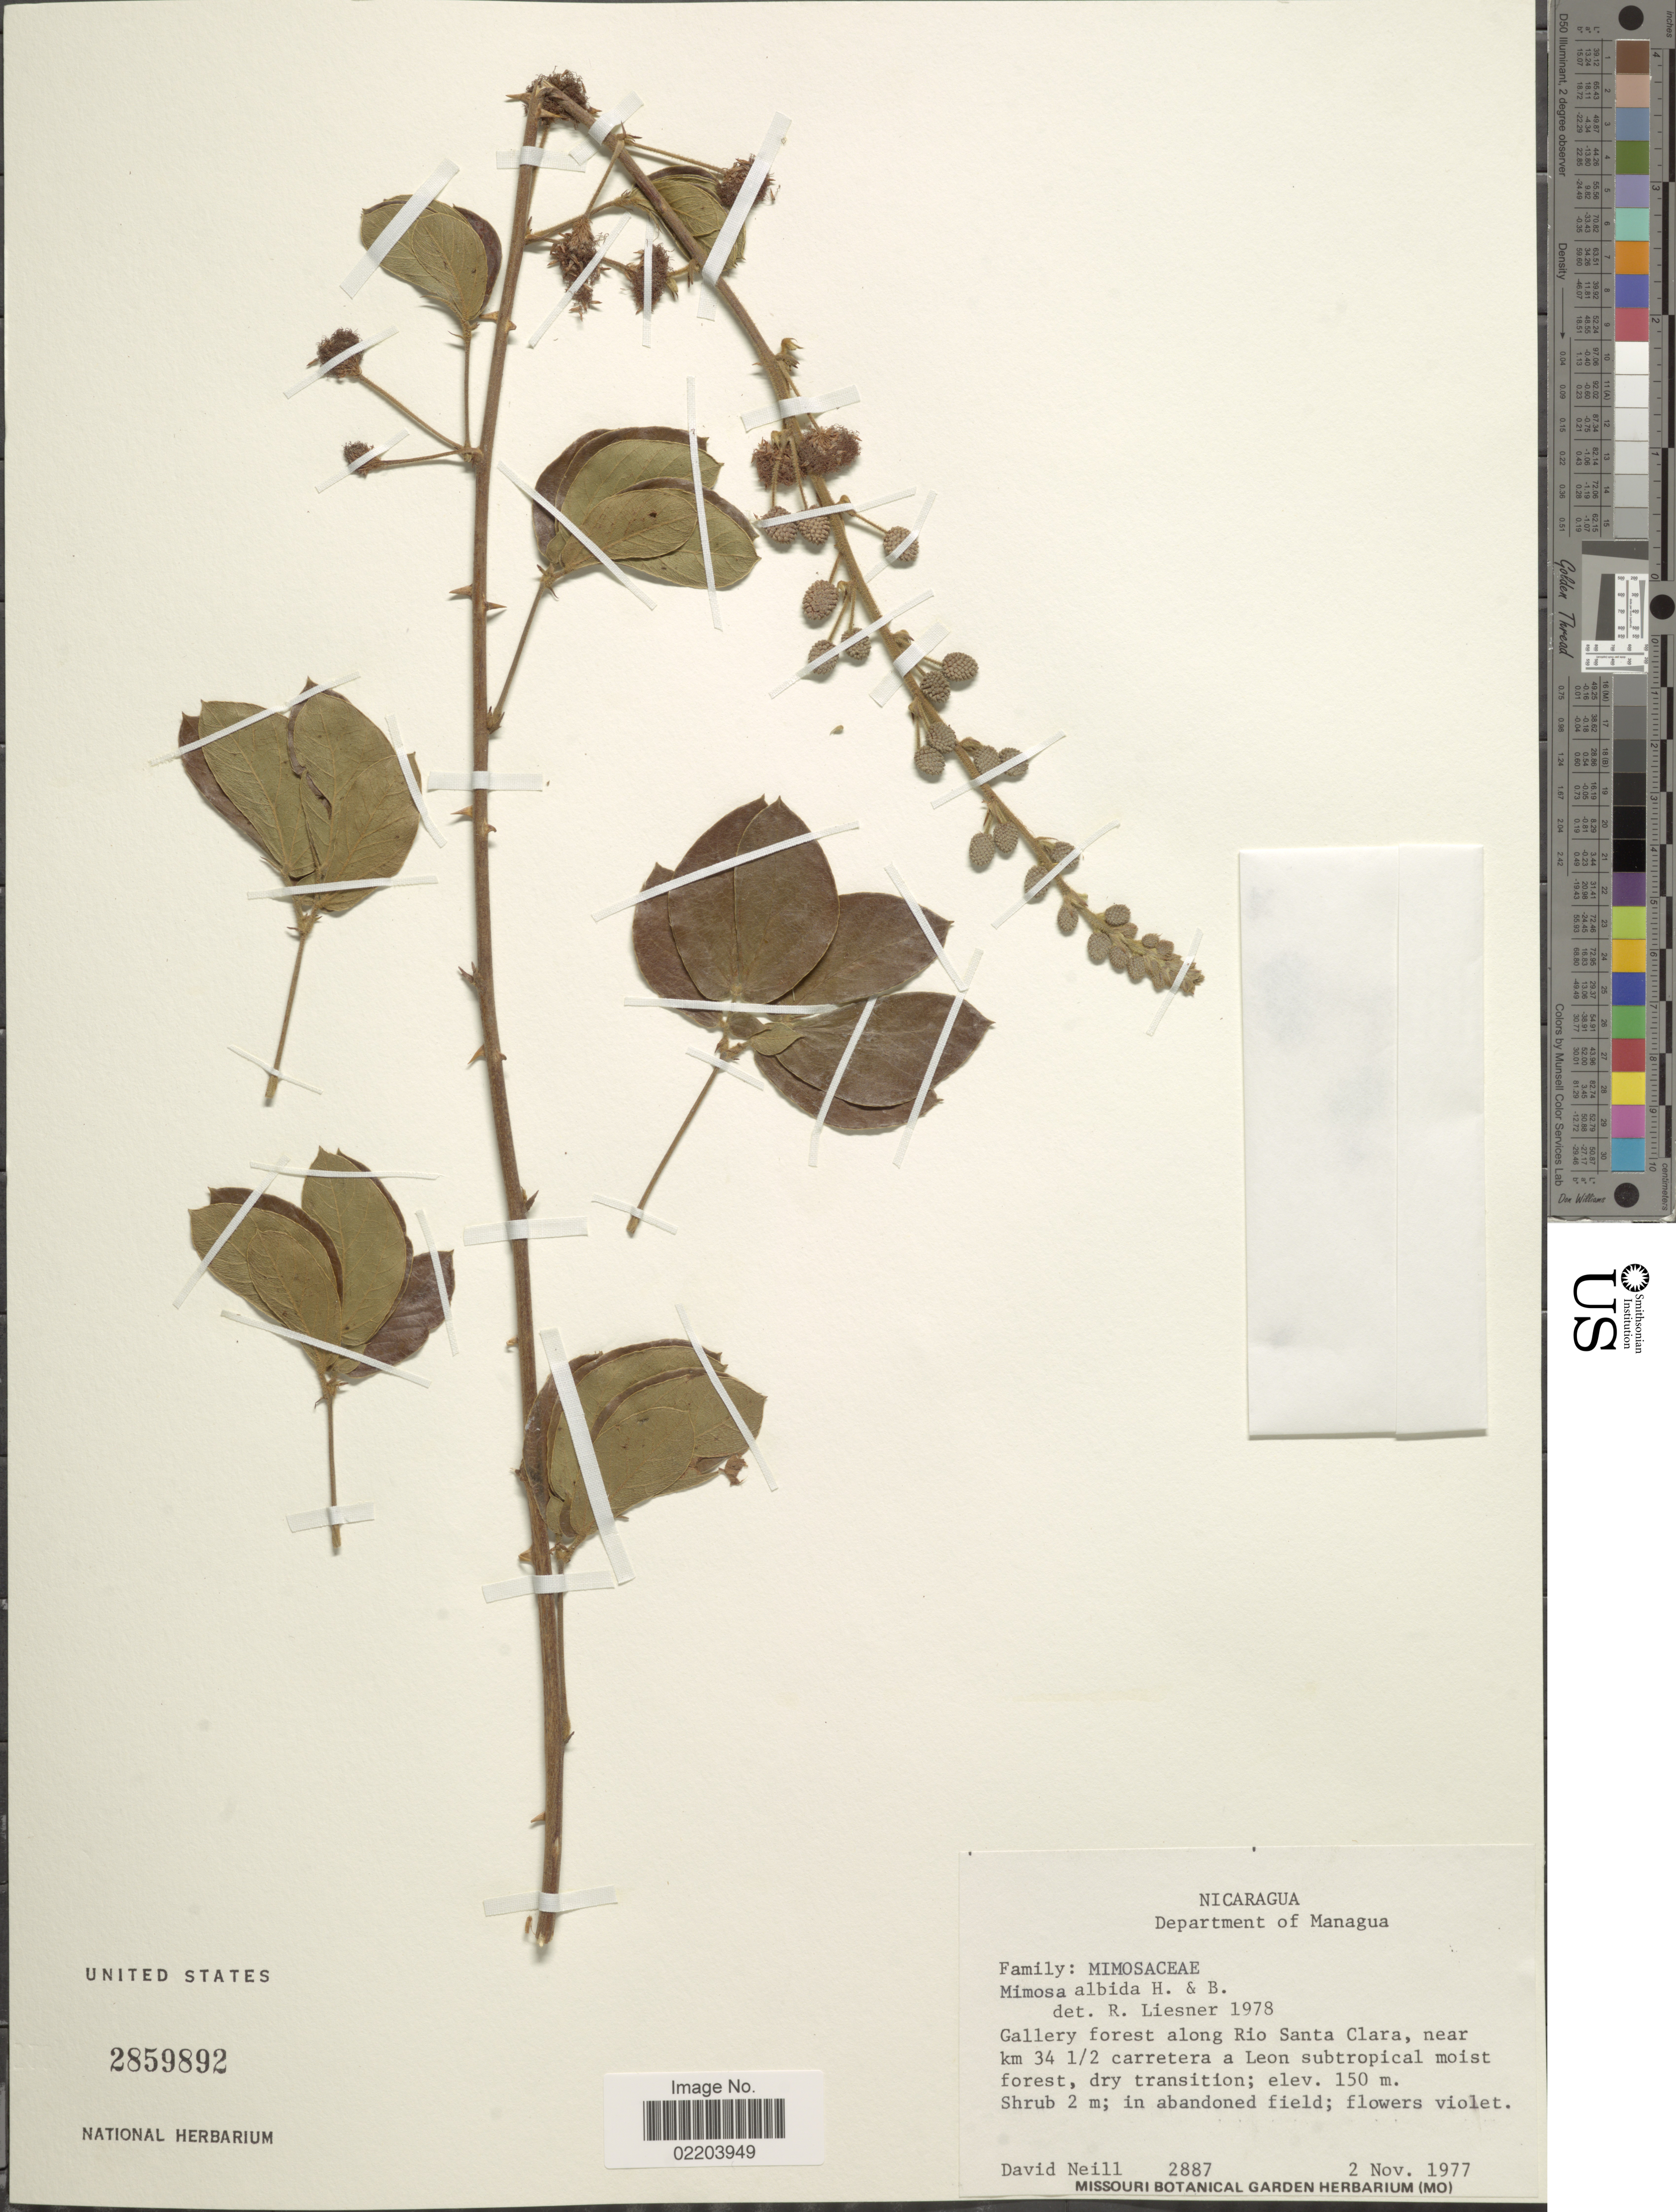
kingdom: Plantae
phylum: Tracheophyta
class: Magnoliopsida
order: Fabales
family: Fabaceae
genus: Mimosa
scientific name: Mimosa albida var. strigosa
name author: (Willd.) B.L. Rob.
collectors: D. A. Neill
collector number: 2887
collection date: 1977-11-02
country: Nicaragua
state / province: Managua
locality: Department of Managua. Gallery forest along Rio Santa Clara, near km 34 1/2 carretera a Leon subtropical moist forest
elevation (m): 150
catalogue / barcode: US 2859892